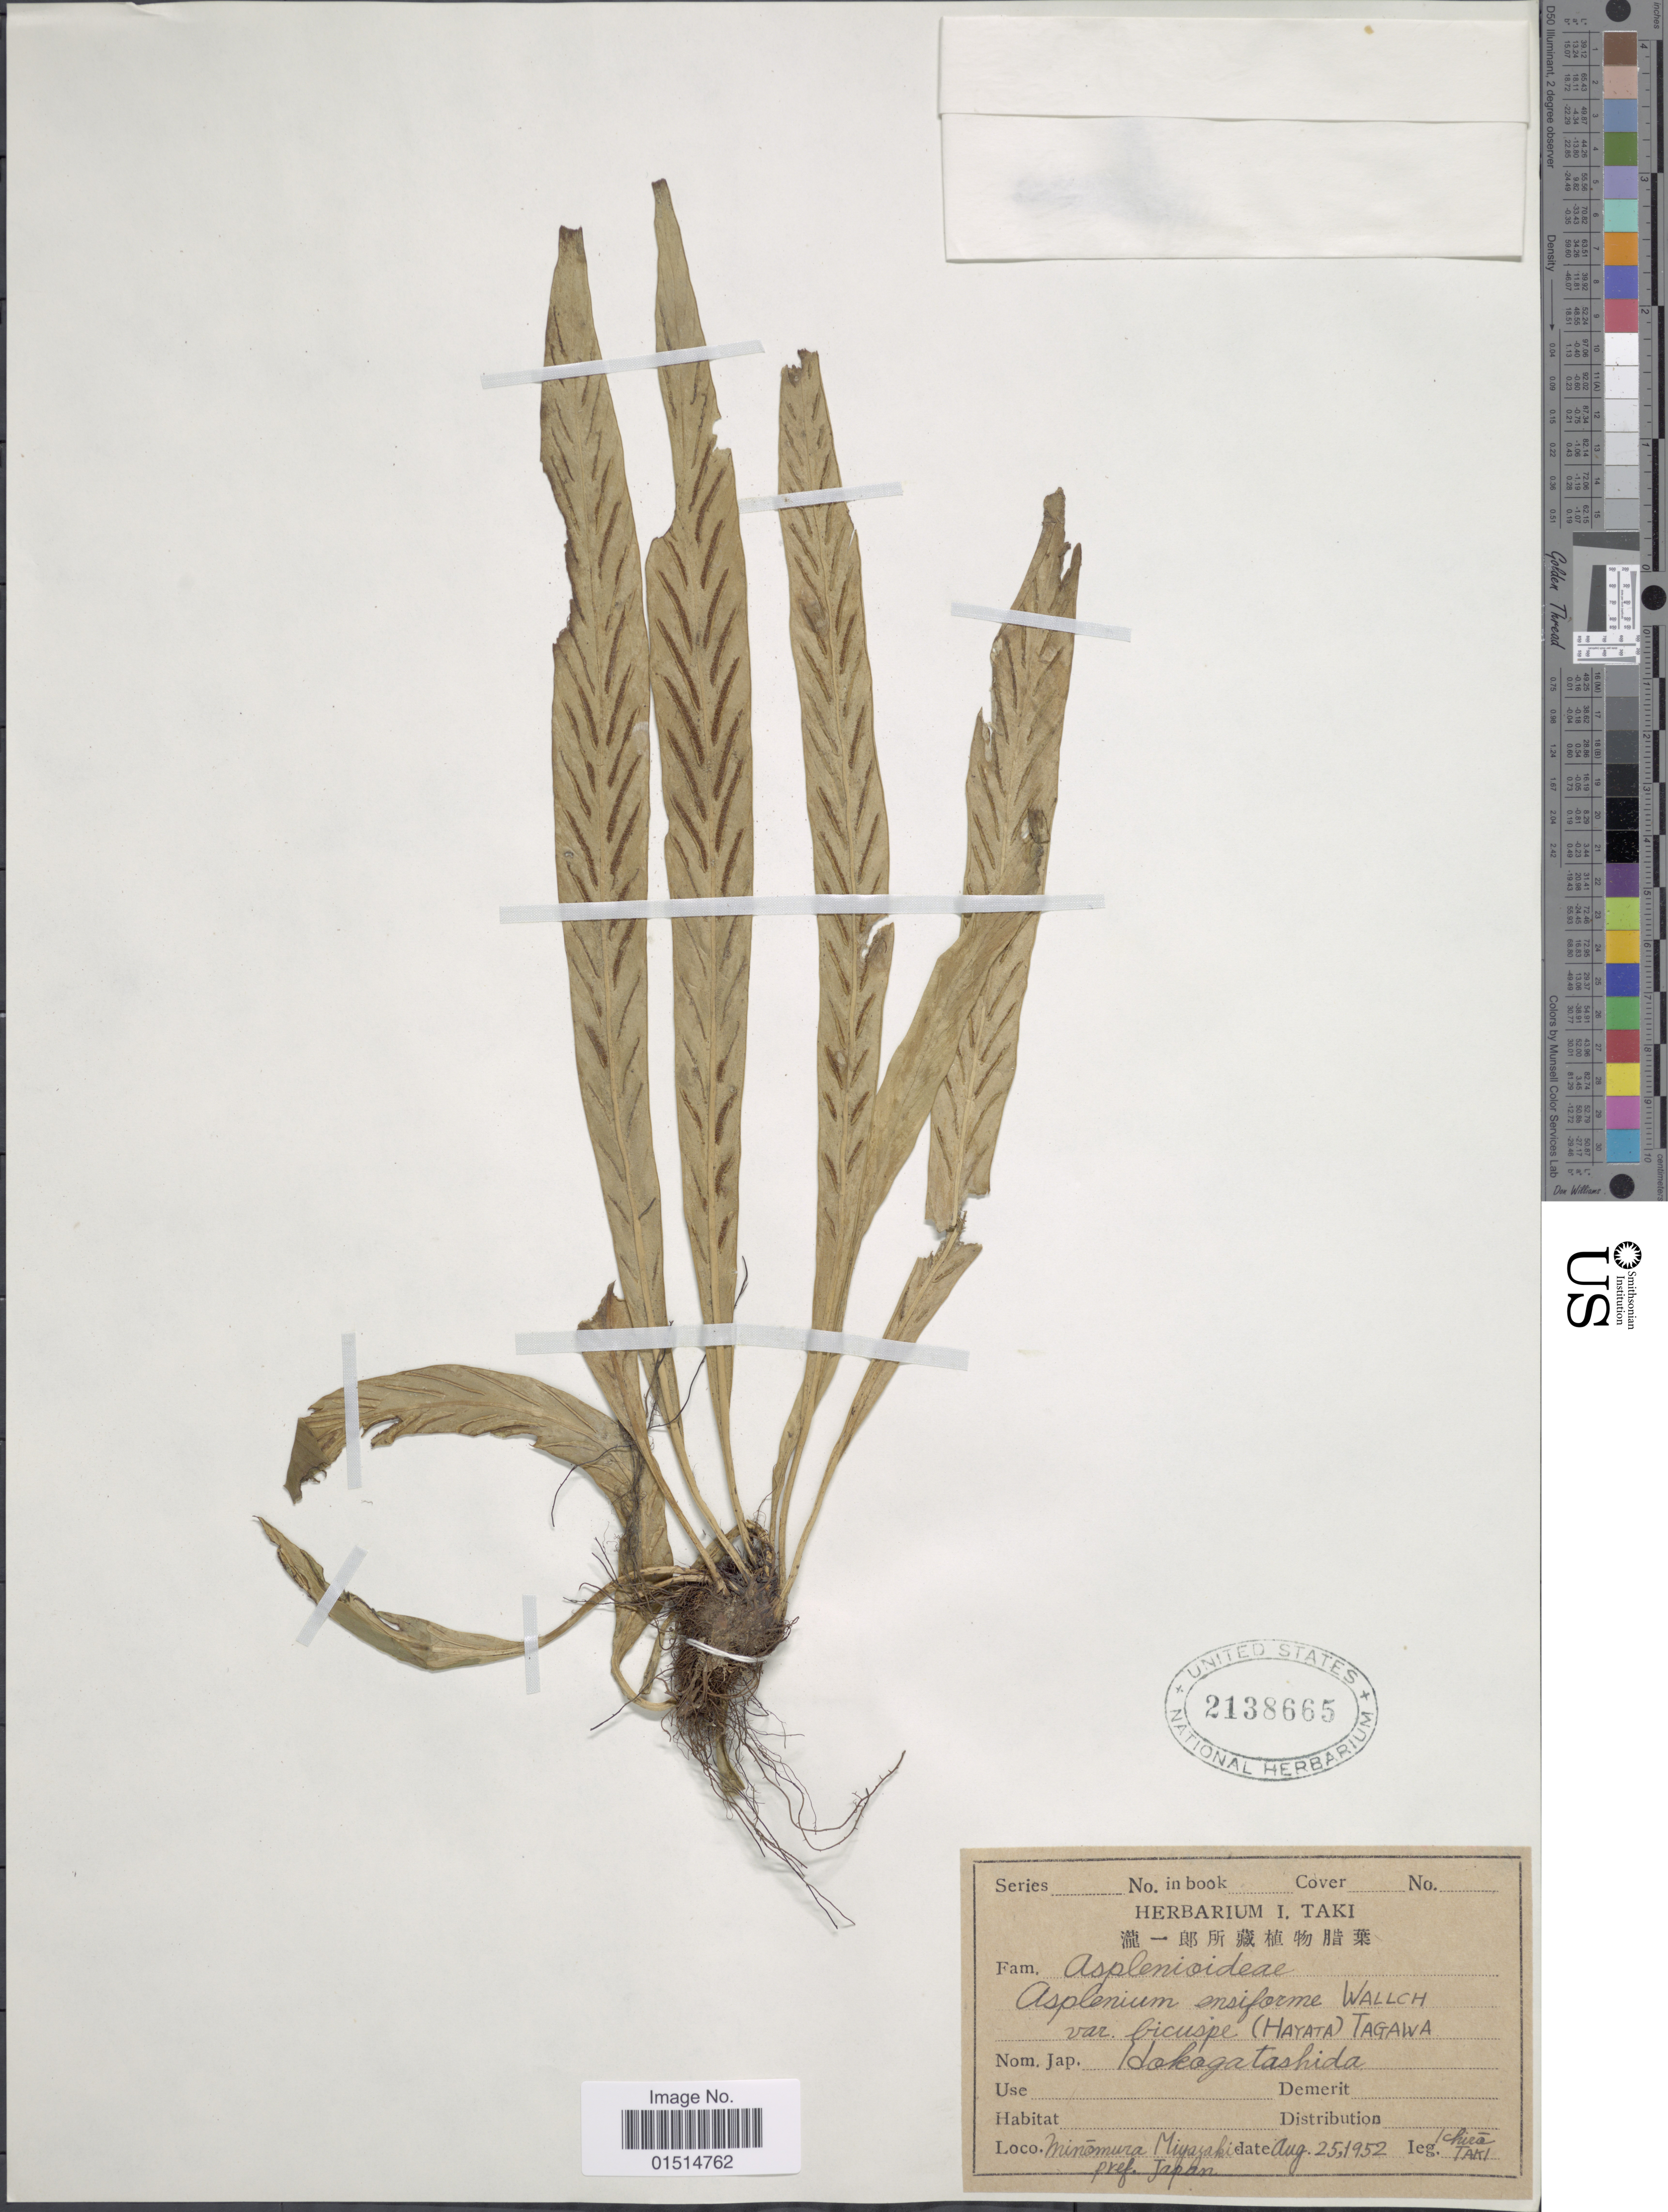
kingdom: Plantae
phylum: Tracheophyta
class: Polypodiopsida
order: Polypodiales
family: Aspleniaceae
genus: Asplenium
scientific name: Asplenium ensiforme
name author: Wall. ex Hook. & Grev.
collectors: C. Taki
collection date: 1952-08-25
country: Japan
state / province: Miyazaki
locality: Minomura Miyazaki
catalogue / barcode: US 2138665